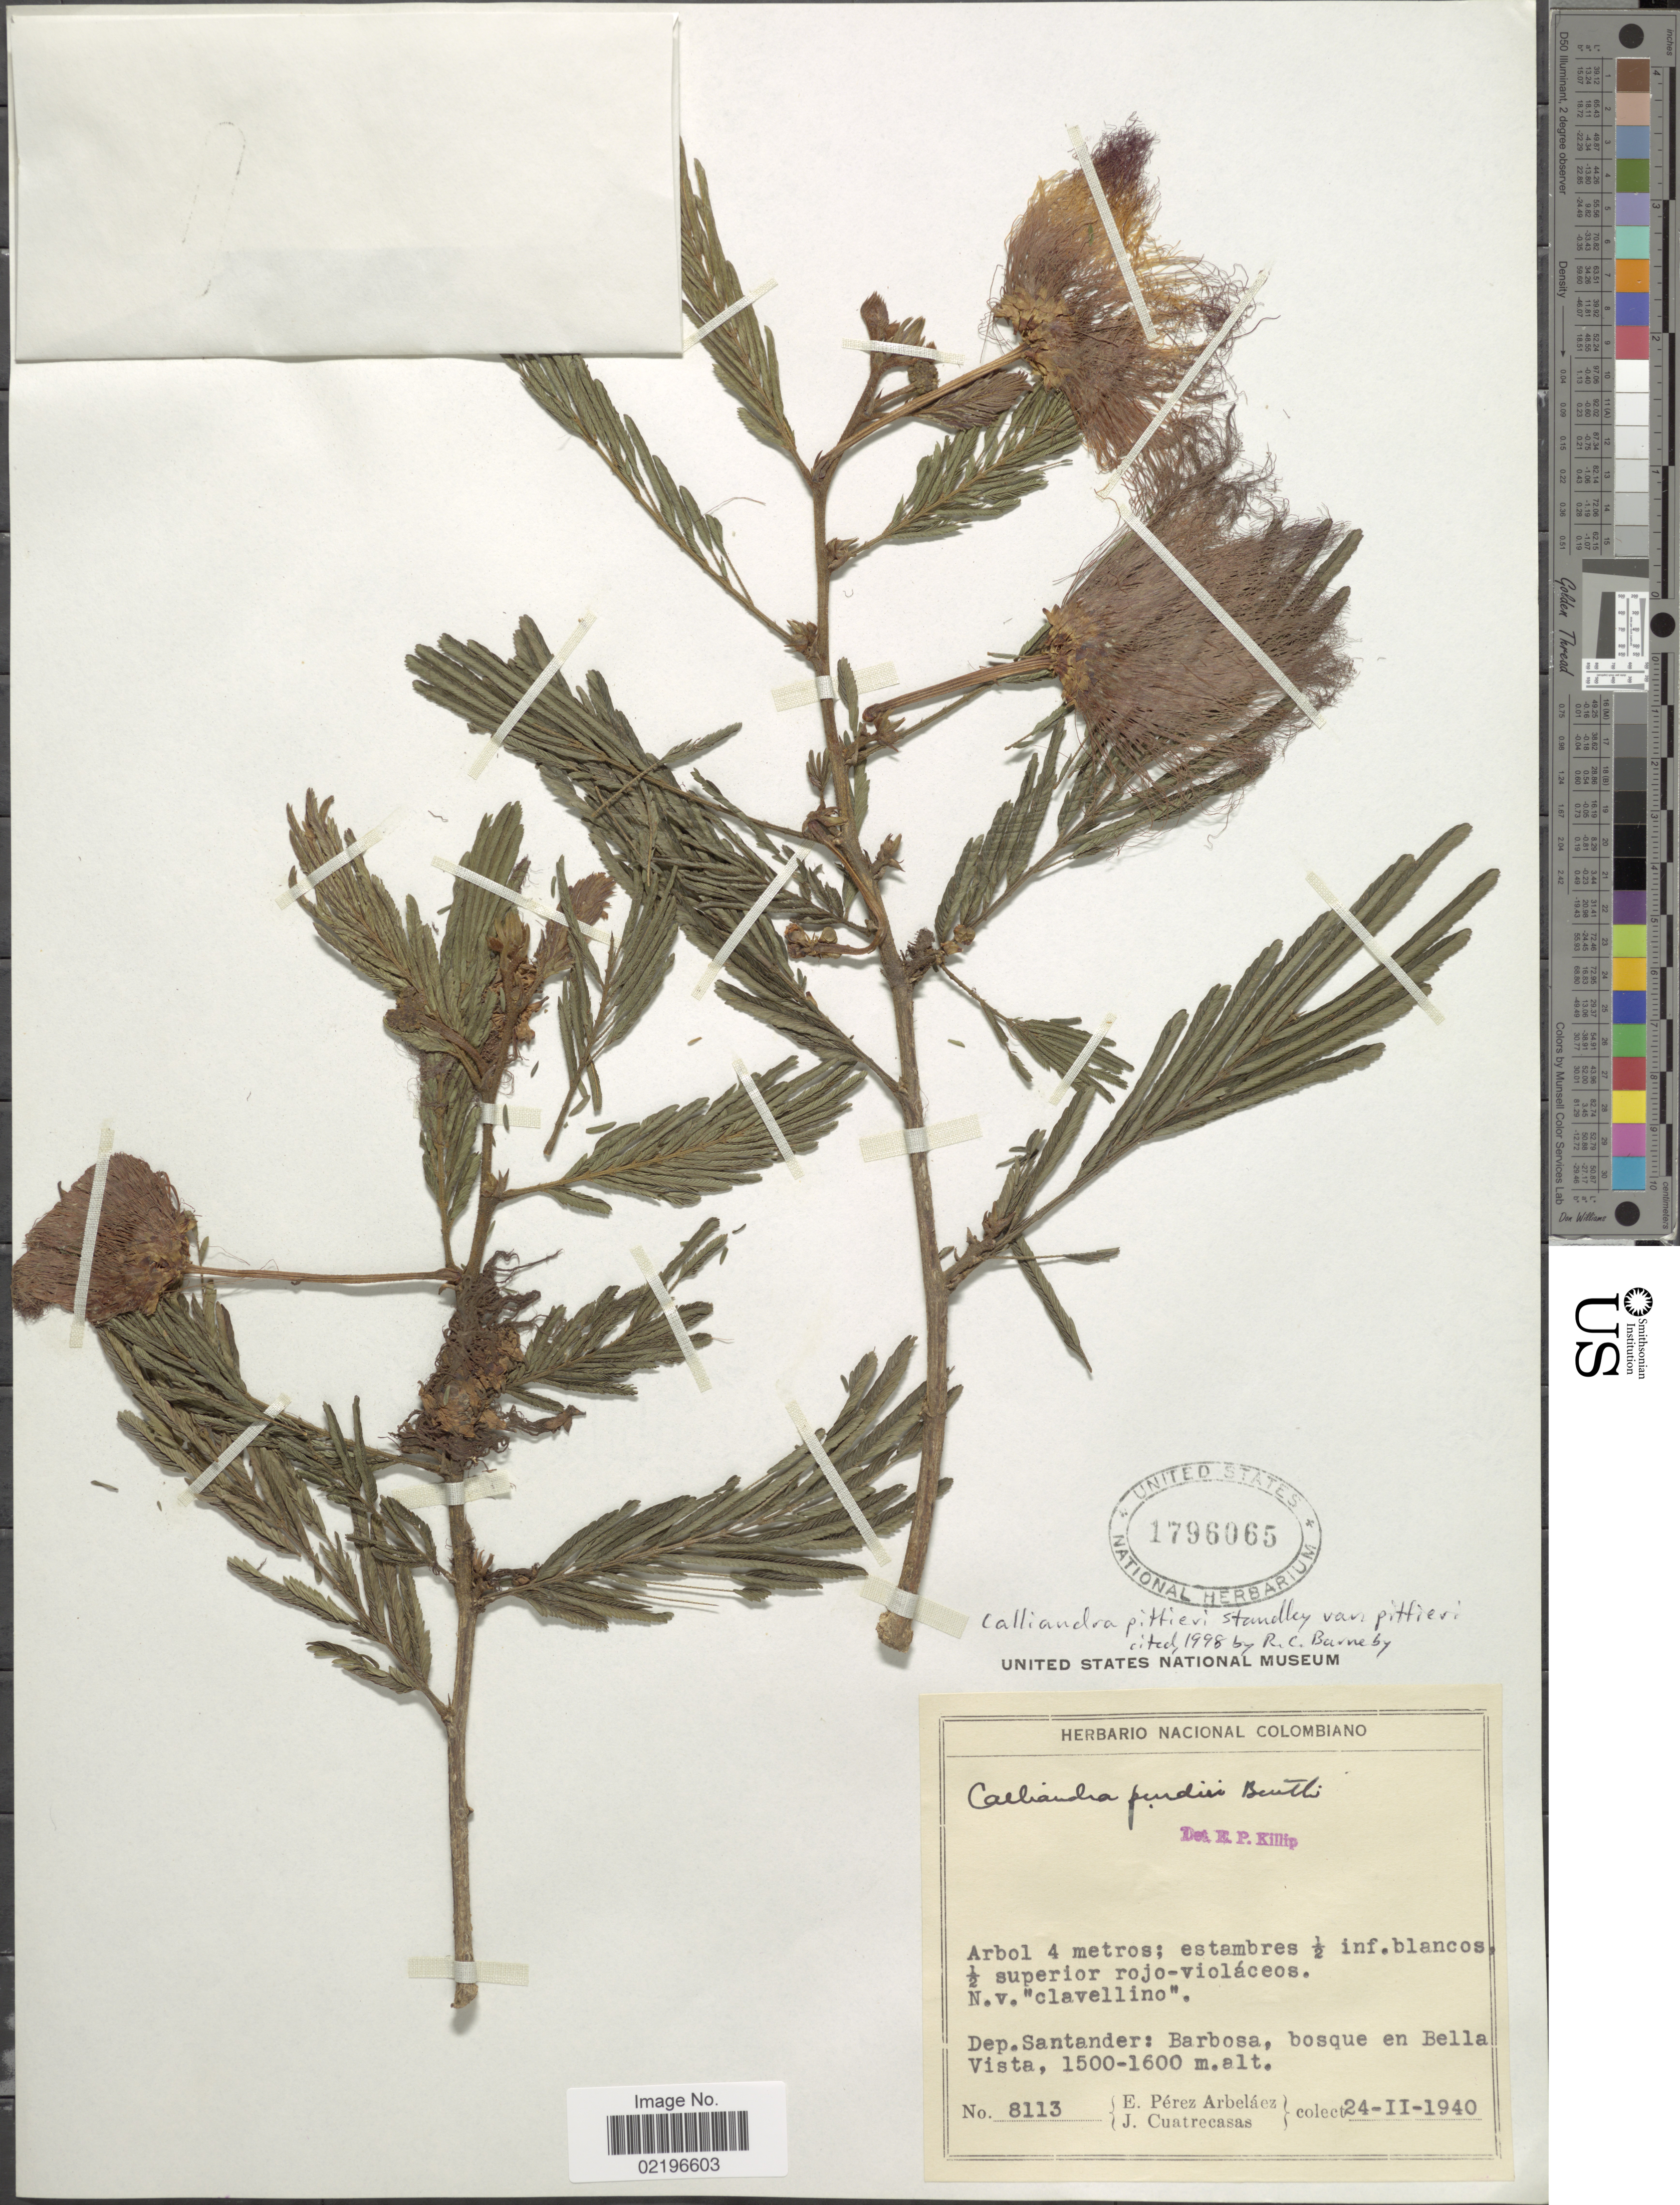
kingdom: Plantae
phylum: Tracheophyta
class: Magnoliopsida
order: Fabales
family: Fabaceae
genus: Calliandra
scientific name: Calliandra pittieri var. pittieri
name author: Standl.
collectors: E. Pérez Arbeláez & J. Cuatrecasas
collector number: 8113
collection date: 1940-02-24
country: Colombia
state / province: Santander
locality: Dep. Santander: Barbosa, bosque en Bella Vista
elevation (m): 1500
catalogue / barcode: US 1796065